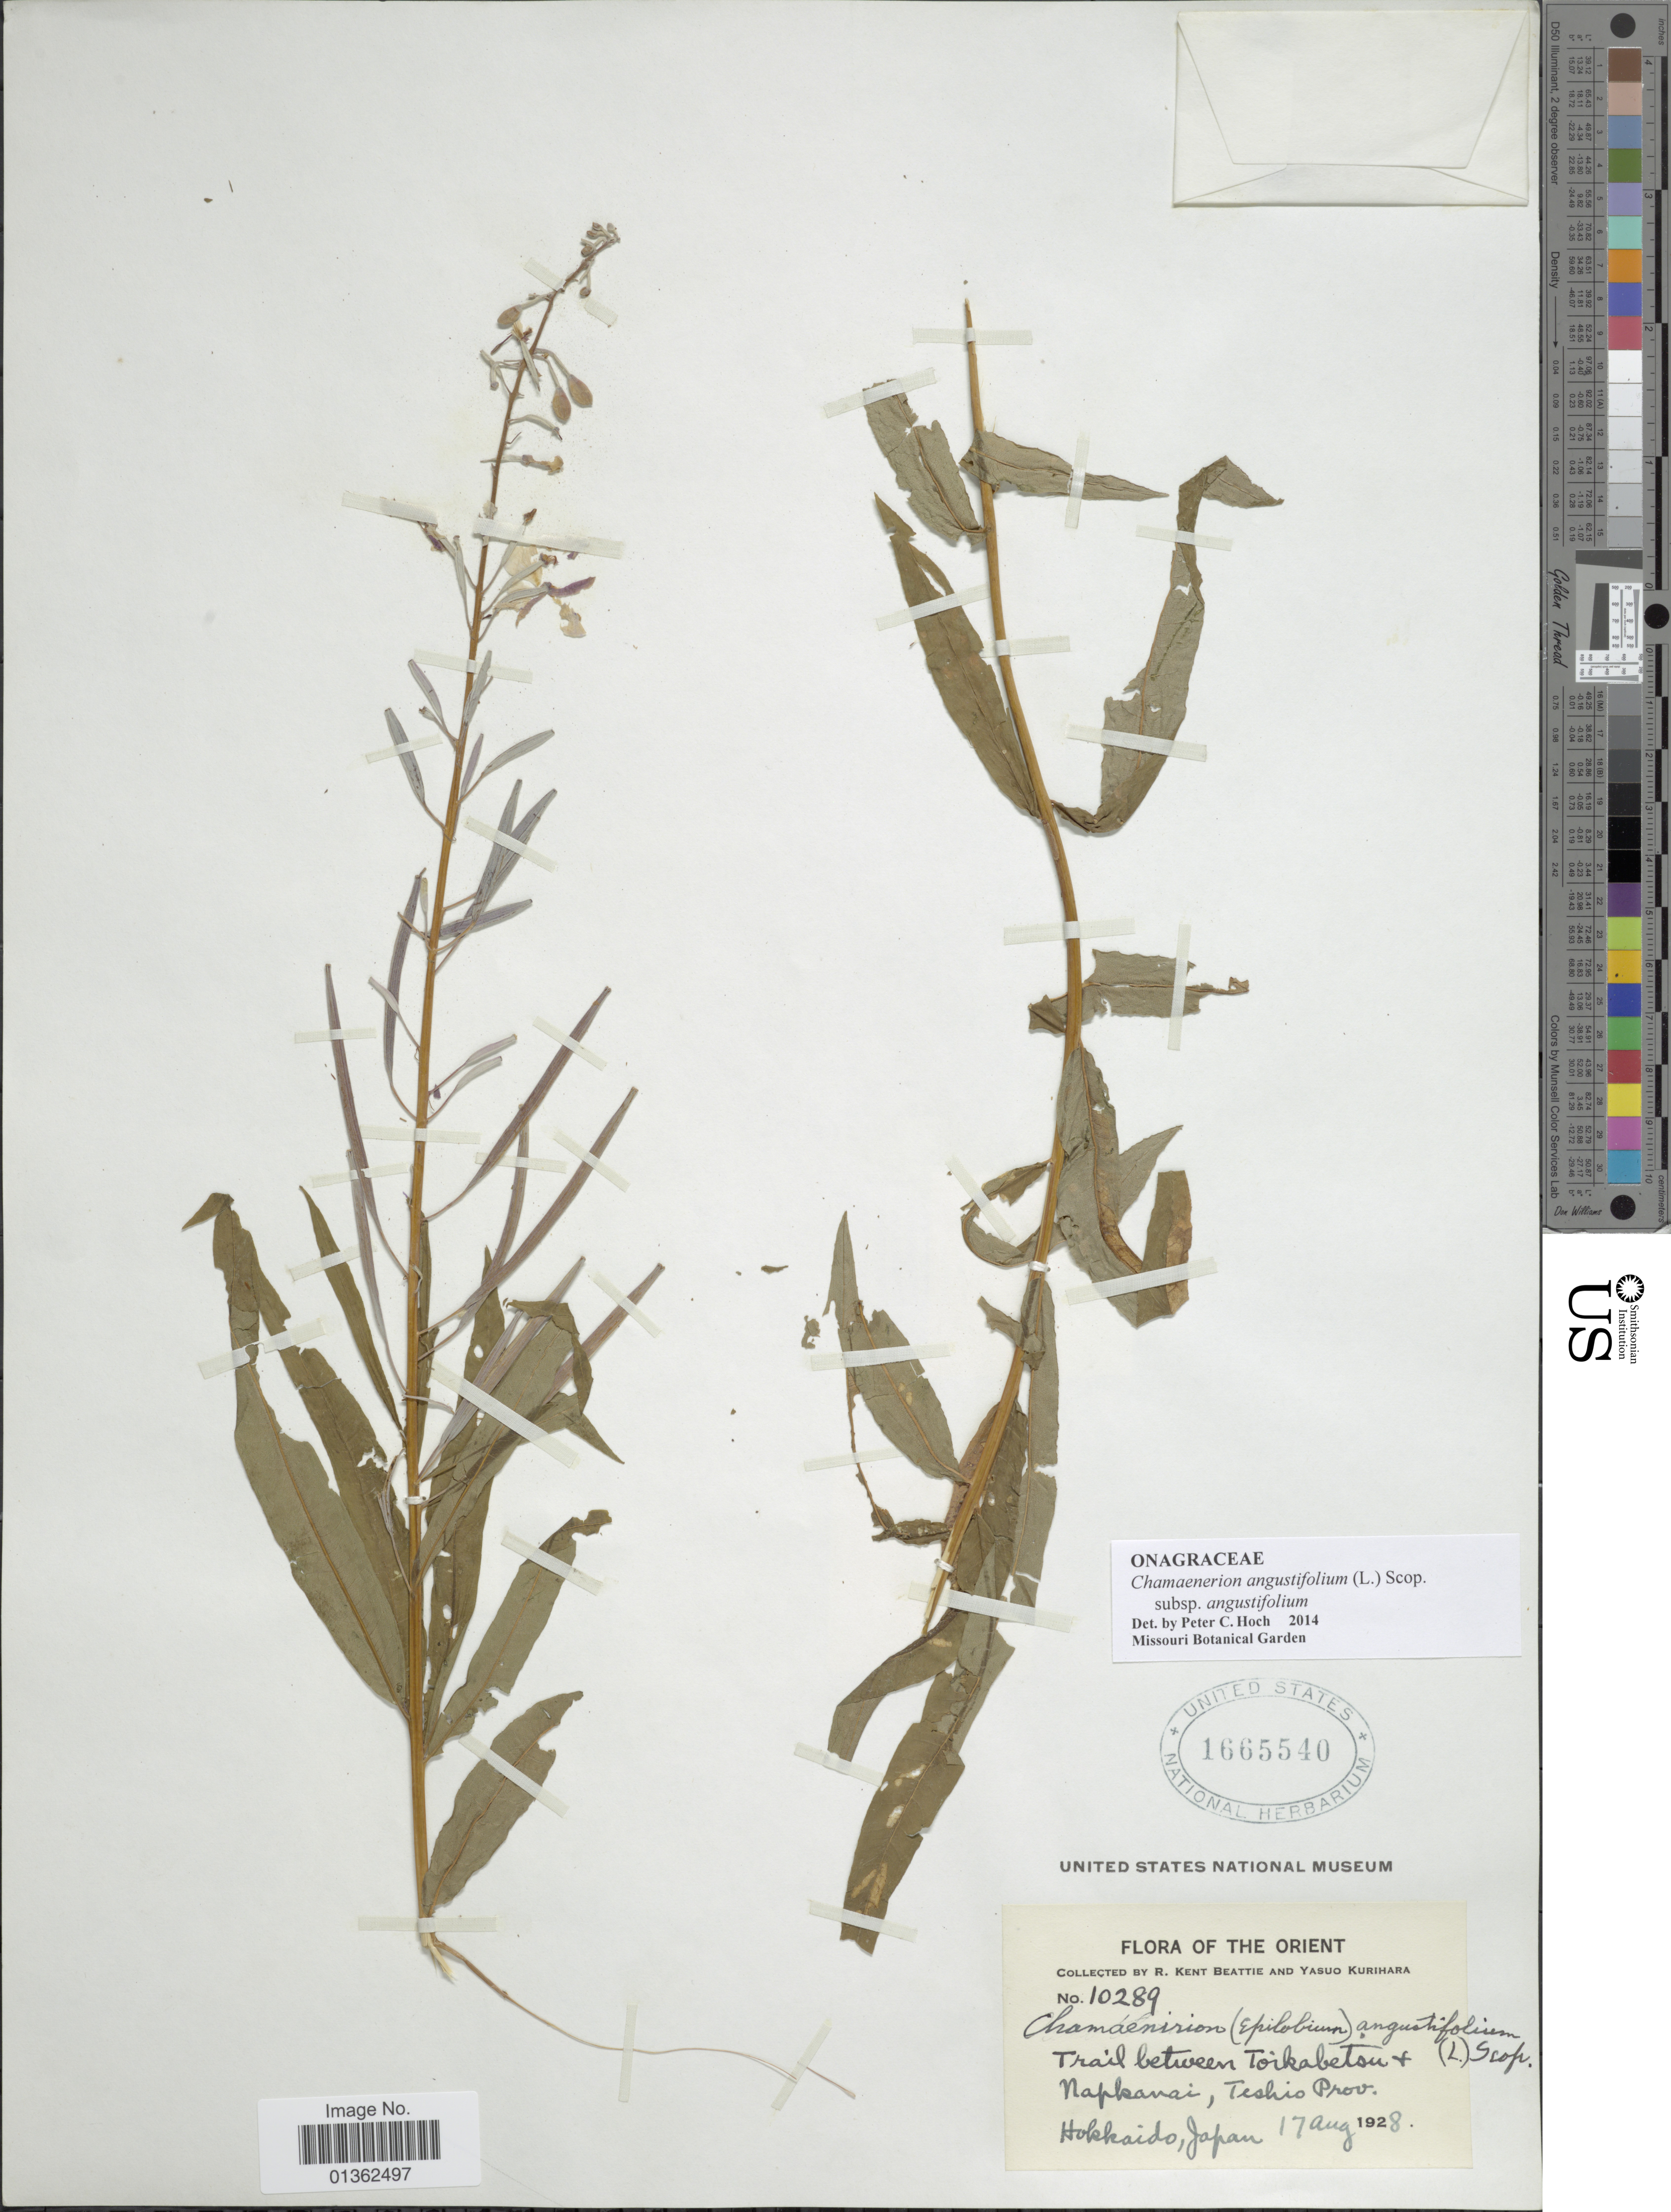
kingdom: Plantae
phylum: Tracheophyta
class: Magnoliopsida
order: Myrtales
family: Onagraceae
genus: Chamaenerion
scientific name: Chamaenerion angustifolium subsp. angustifolium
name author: (L.) Scop.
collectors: R. K. Beattie & Y. Kurihara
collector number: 10289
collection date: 1928-08-17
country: Japan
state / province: Hokkaido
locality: Orient. Trail between Toikabetsu & Napkanai, Teshio Prov.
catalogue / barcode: US 1665540